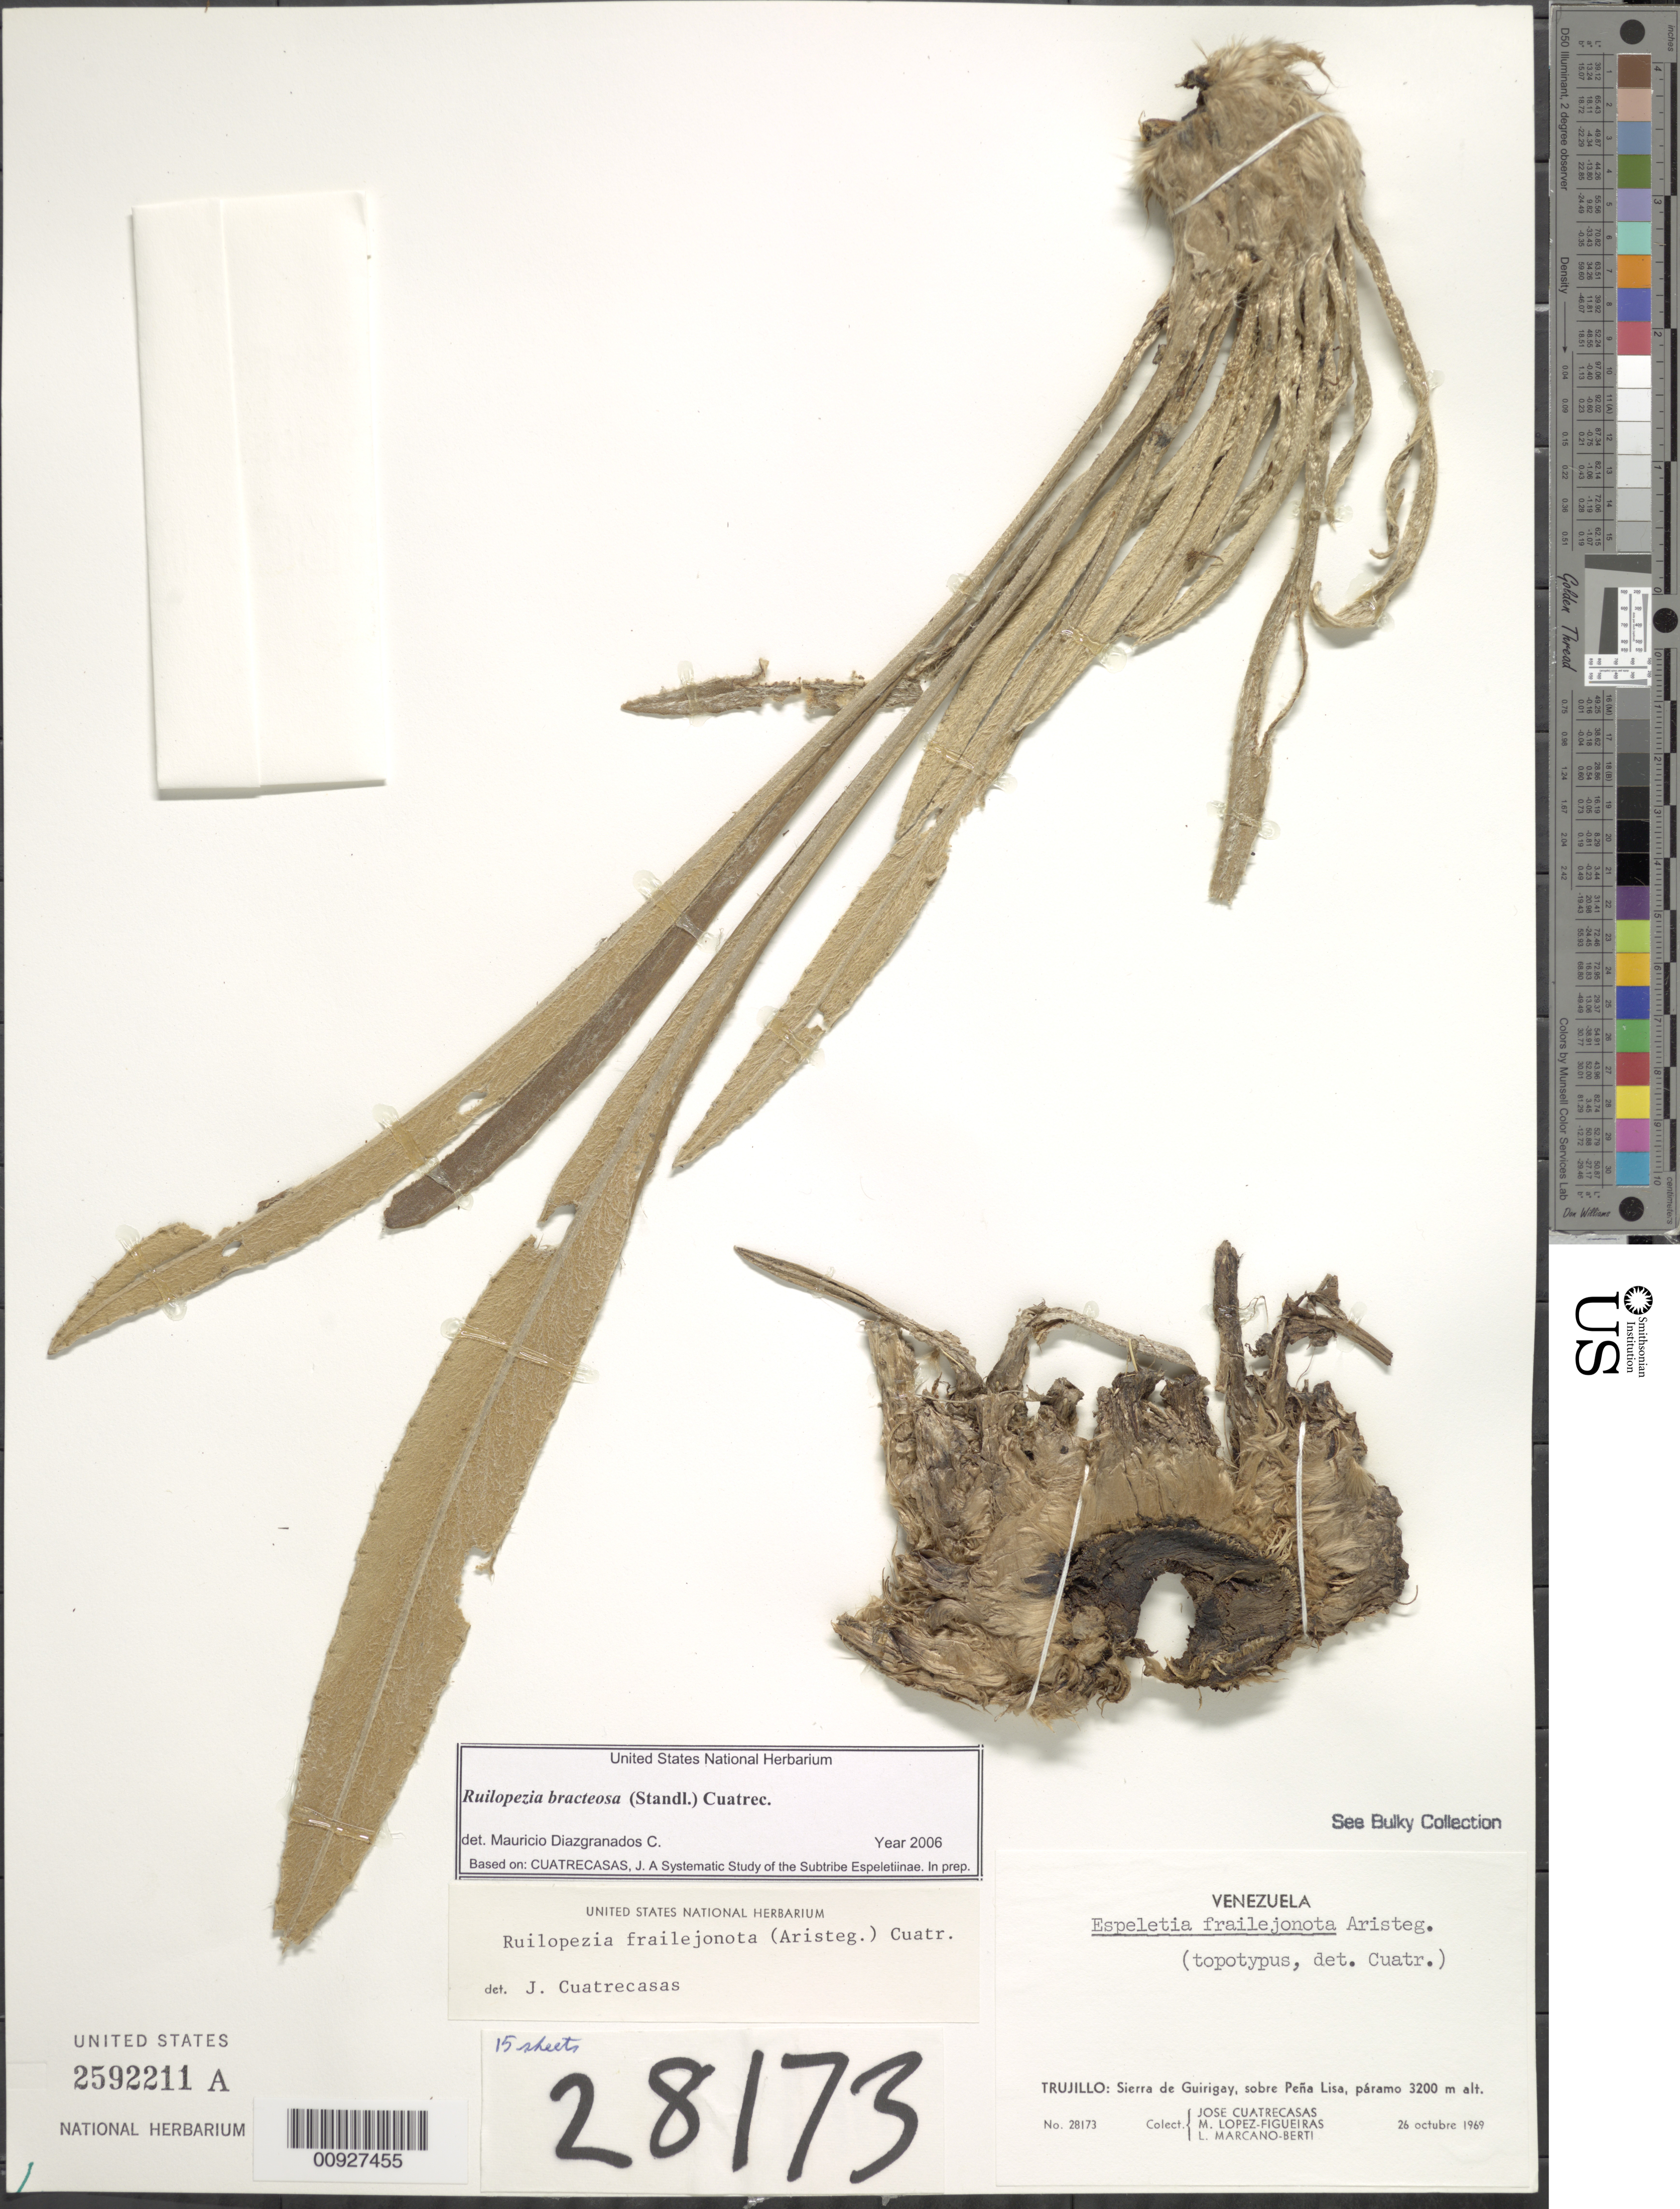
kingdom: Plantae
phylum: Tracheophyta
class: Magnoliopsida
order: Asterales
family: Asteraceae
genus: Ruilopezia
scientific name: Ruilopezia bracteosa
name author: (Standl.) Cuatrec.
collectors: J. Cuatrecasas, M. López Figueiras & L. Marcano-Berti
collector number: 28173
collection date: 1969-10-26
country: Venezuela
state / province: Trujillo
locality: Sierra de Guirigay, sobre Pena Lisa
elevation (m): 3200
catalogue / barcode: US 2592211A